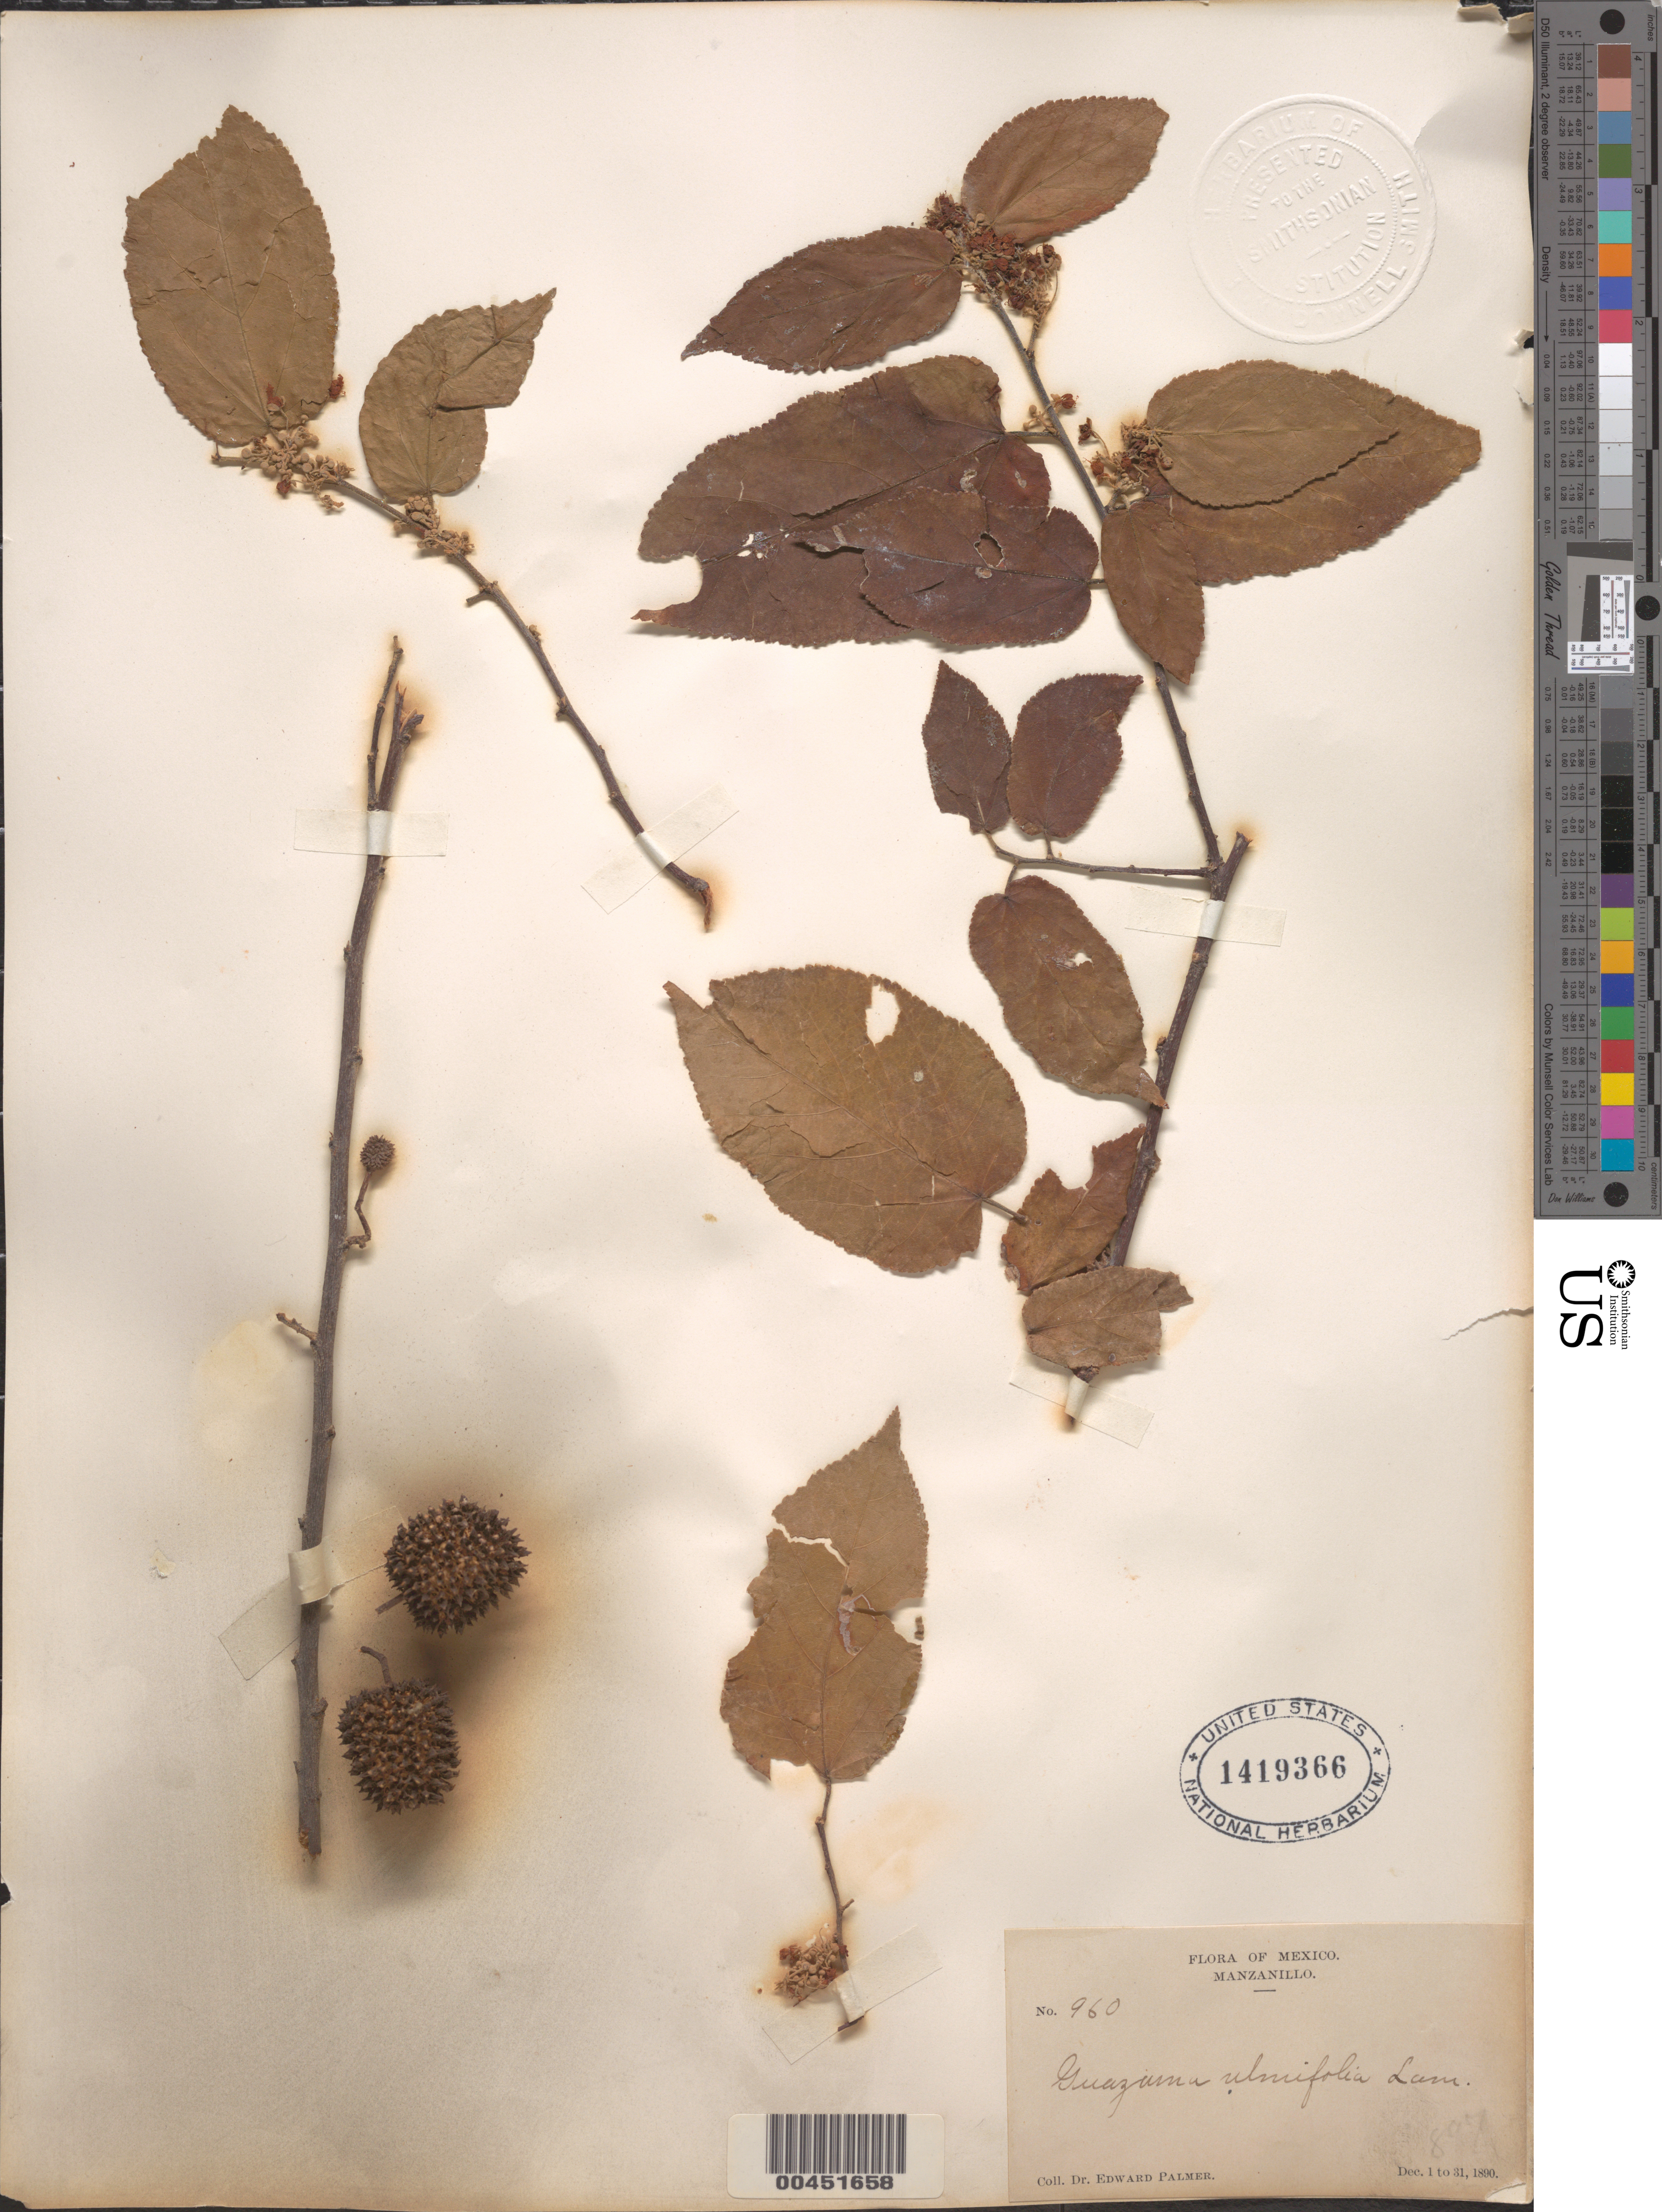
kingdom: Plantae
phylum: Tracheophyta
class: Magnoliopsida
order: Malvales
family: Malvaceae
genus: Guazuma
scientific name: Guazuma ulmifolia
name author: Lam.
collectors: E. Palmer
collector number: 960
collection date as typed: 01 Dec 1890 to 30 Dec 1890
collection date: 1890-12-01/1890-12-30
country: Mexico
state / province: Colima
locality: Manzanillo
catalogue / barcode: US 1419366